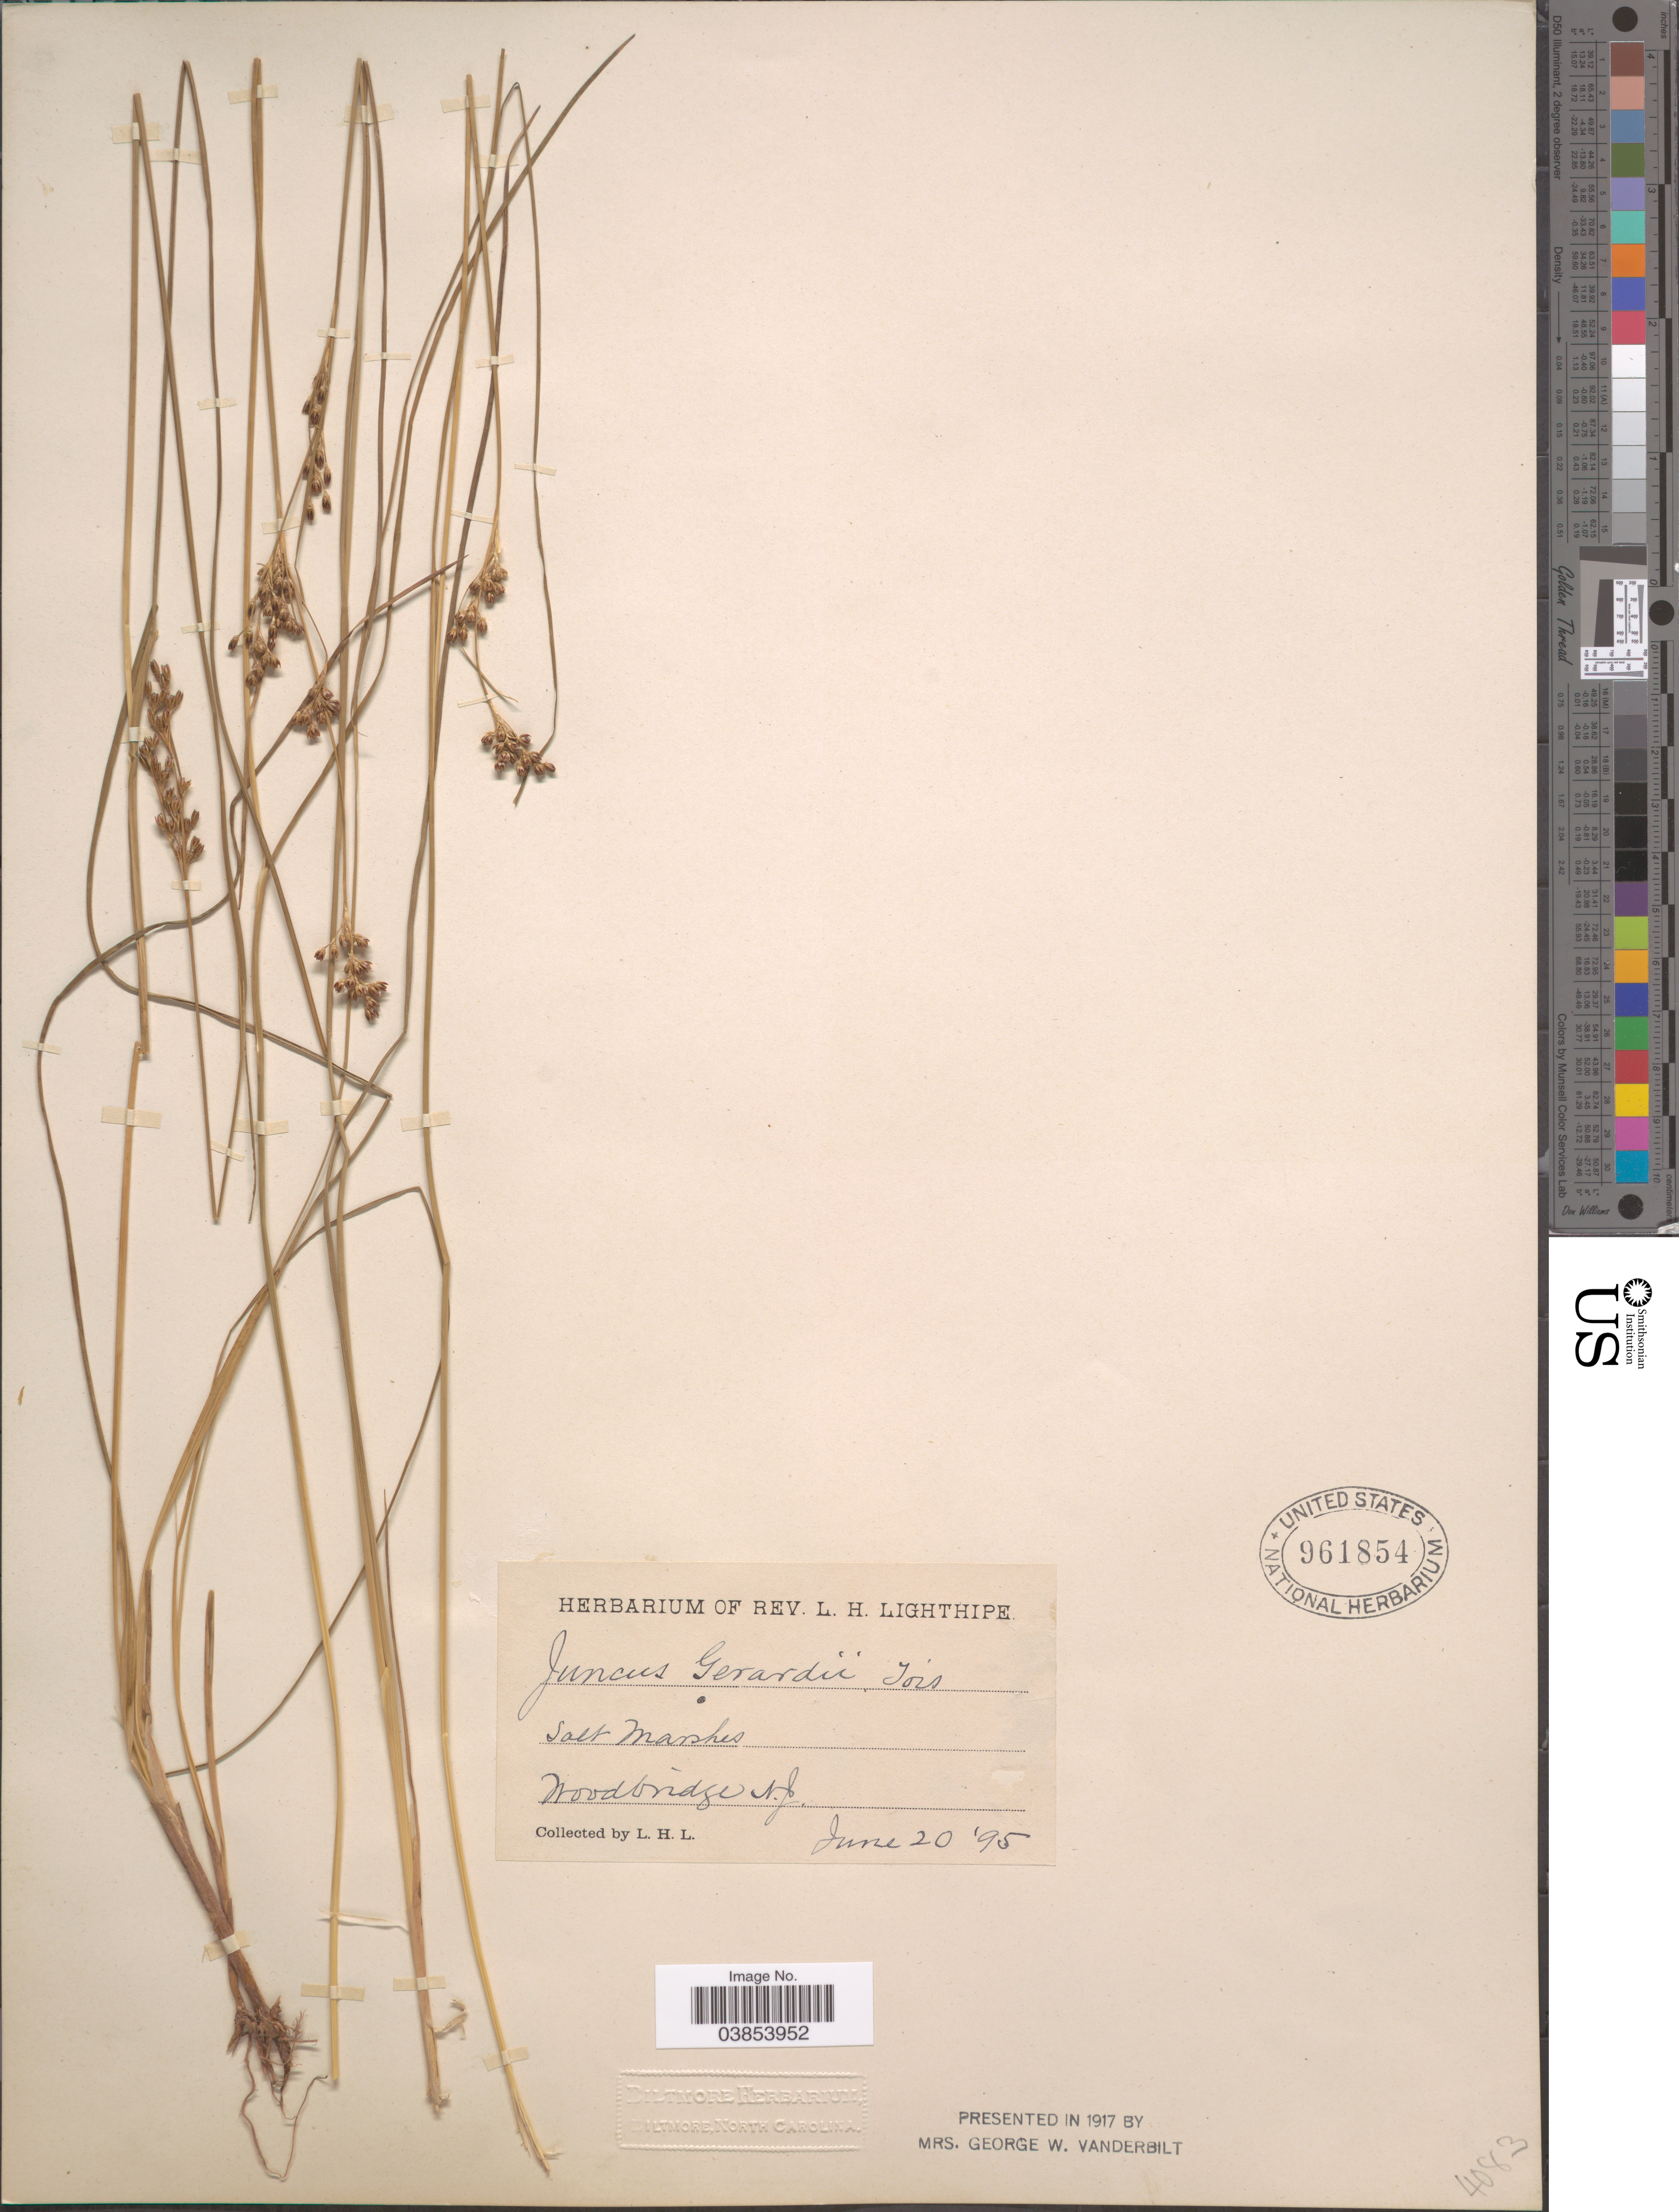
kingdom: Plantae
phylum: Tracheophyta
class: Liliopsida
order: Poales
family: Juncaceae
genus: Juncus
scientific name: Juncus gerardi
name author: Loisel.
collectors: Rev. L. H. Lighthipe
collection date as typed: Transcribed d/m/y: 20/6/95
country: United States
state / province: New Jersey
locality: Salt Marshes. Woodbridge.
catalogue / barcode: US 961854